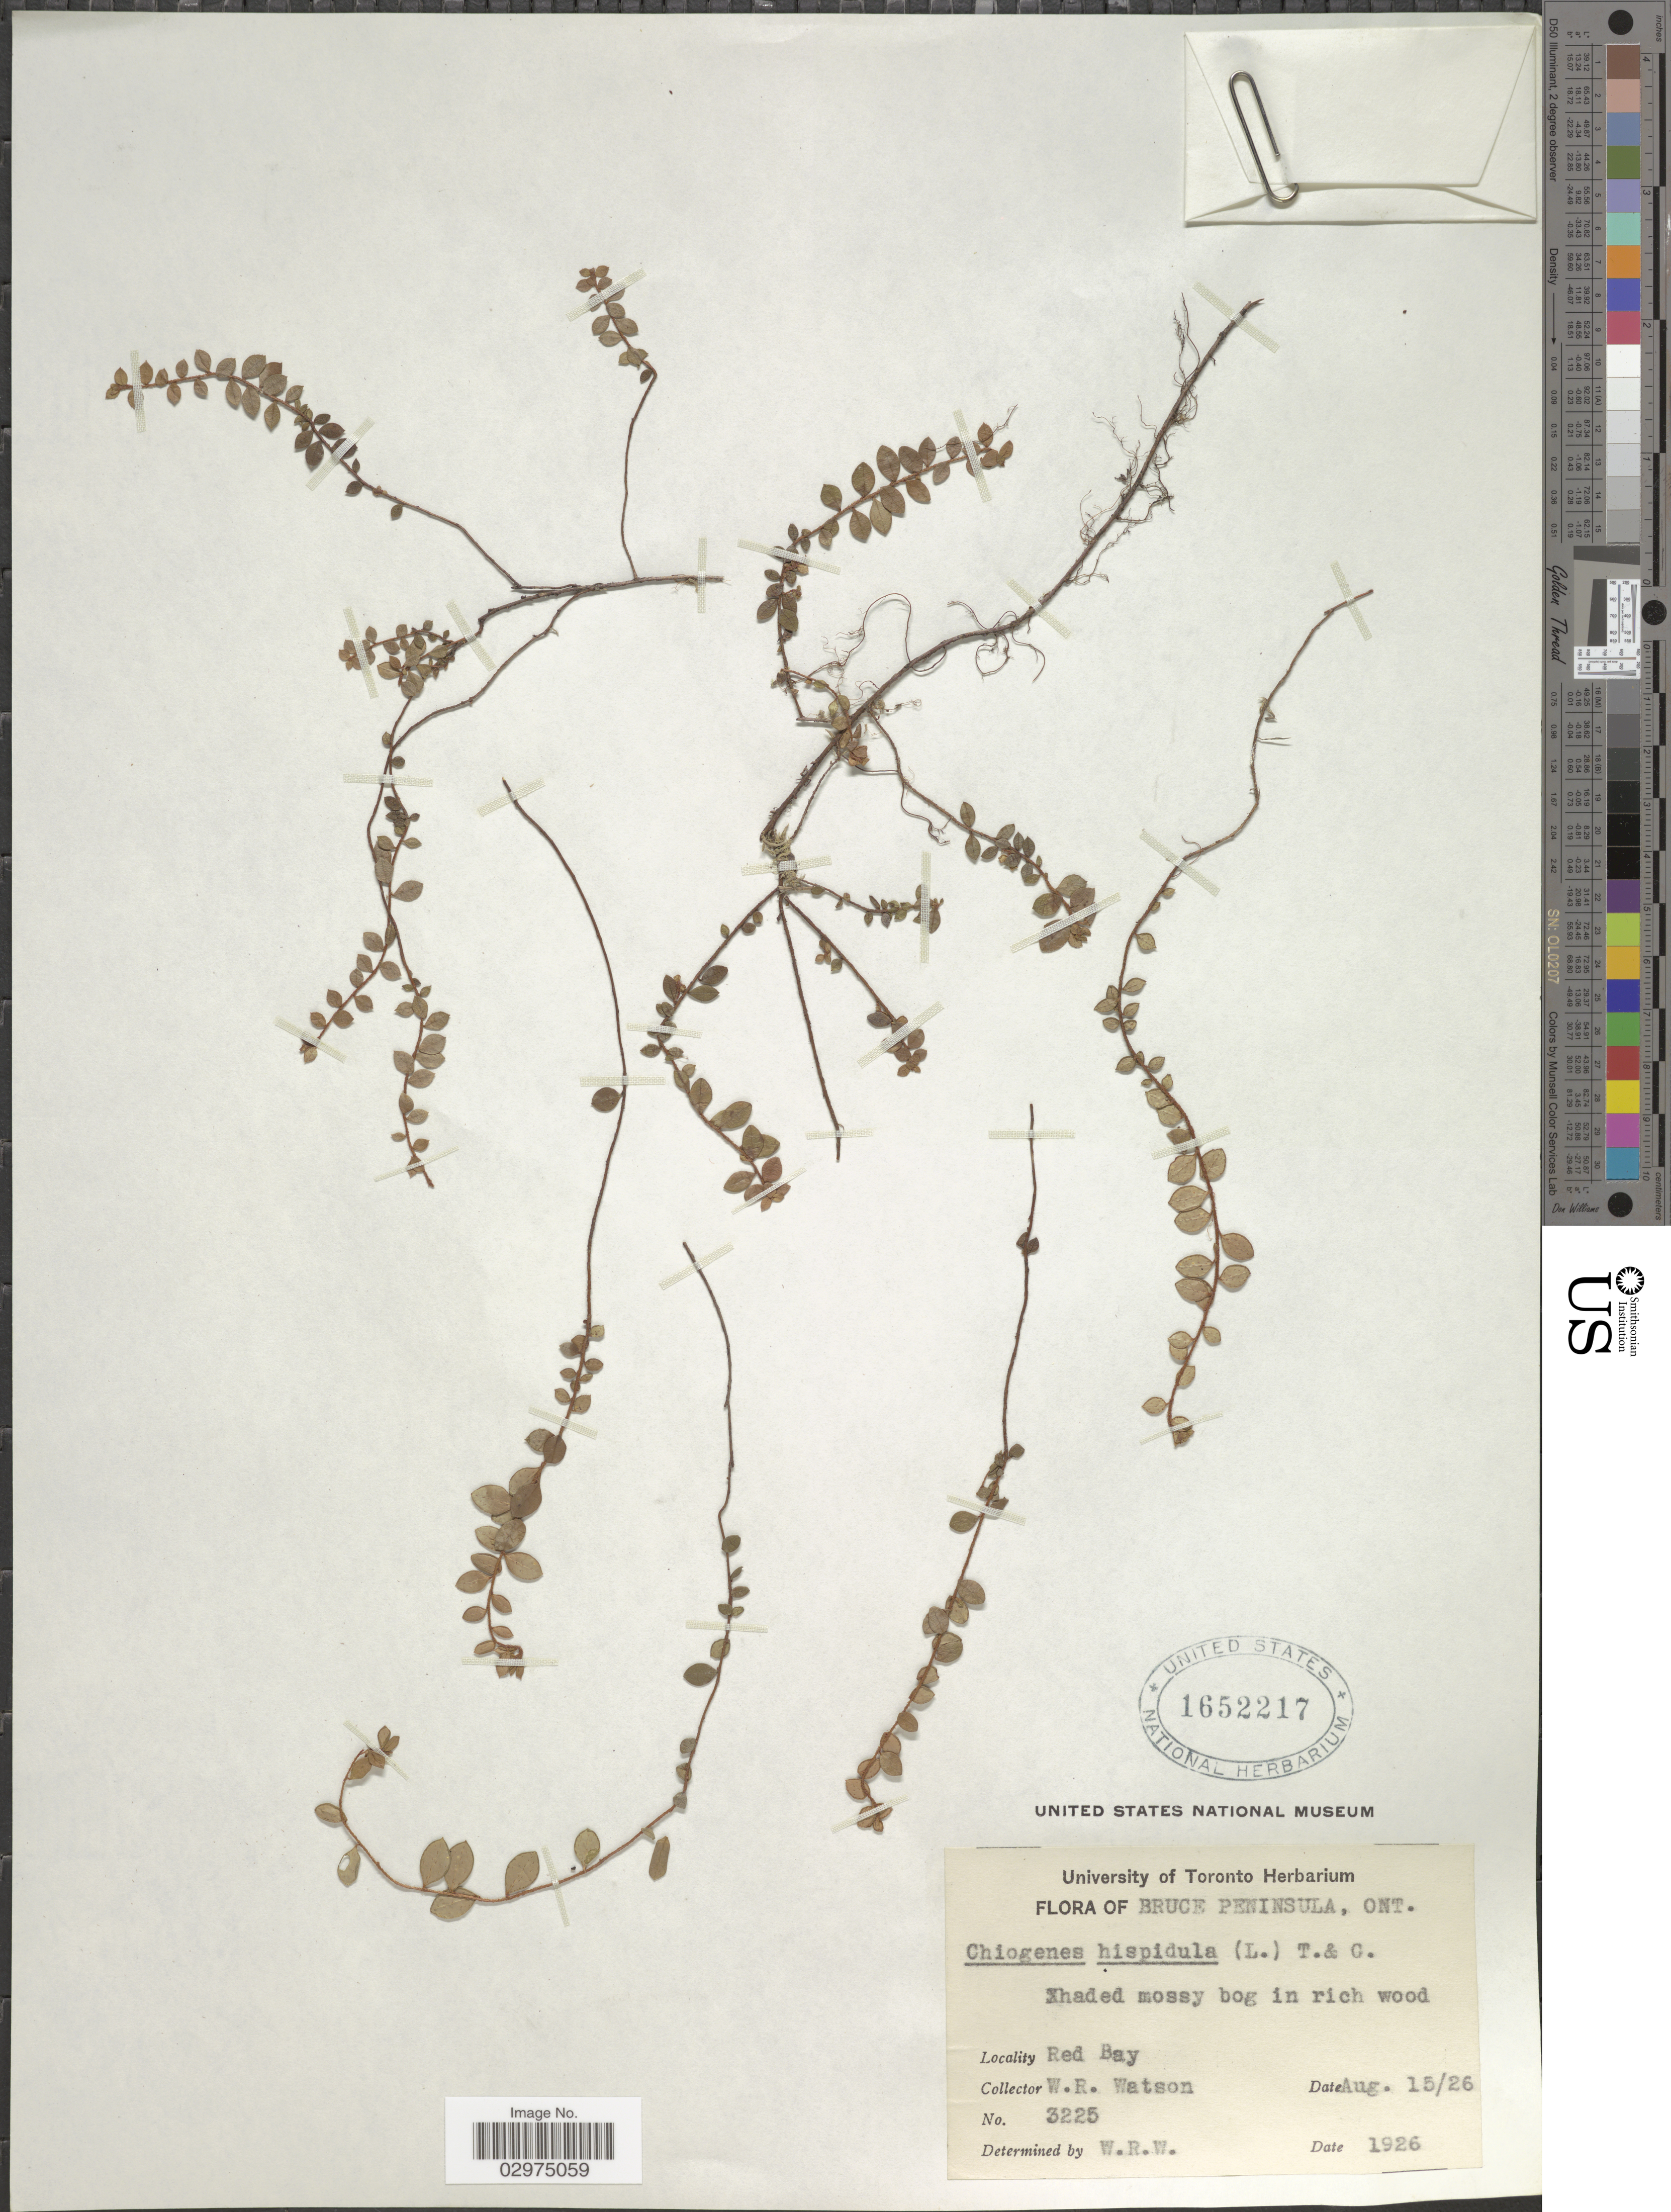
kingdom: Plantae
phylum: Tracheophyta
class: Magnoliopsida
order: Ericales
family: Ericaceae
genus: Gaultheria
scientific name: Gaultheria hispidula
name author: (L.) Muhl. ex Bigelow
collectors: W. R. Watson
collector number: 3225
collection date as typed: Transcribed d/m/y: 15/8/26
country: Canada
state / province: Ontario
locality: Bruce Peninsula. Red Bay.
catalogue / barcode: US 1652217